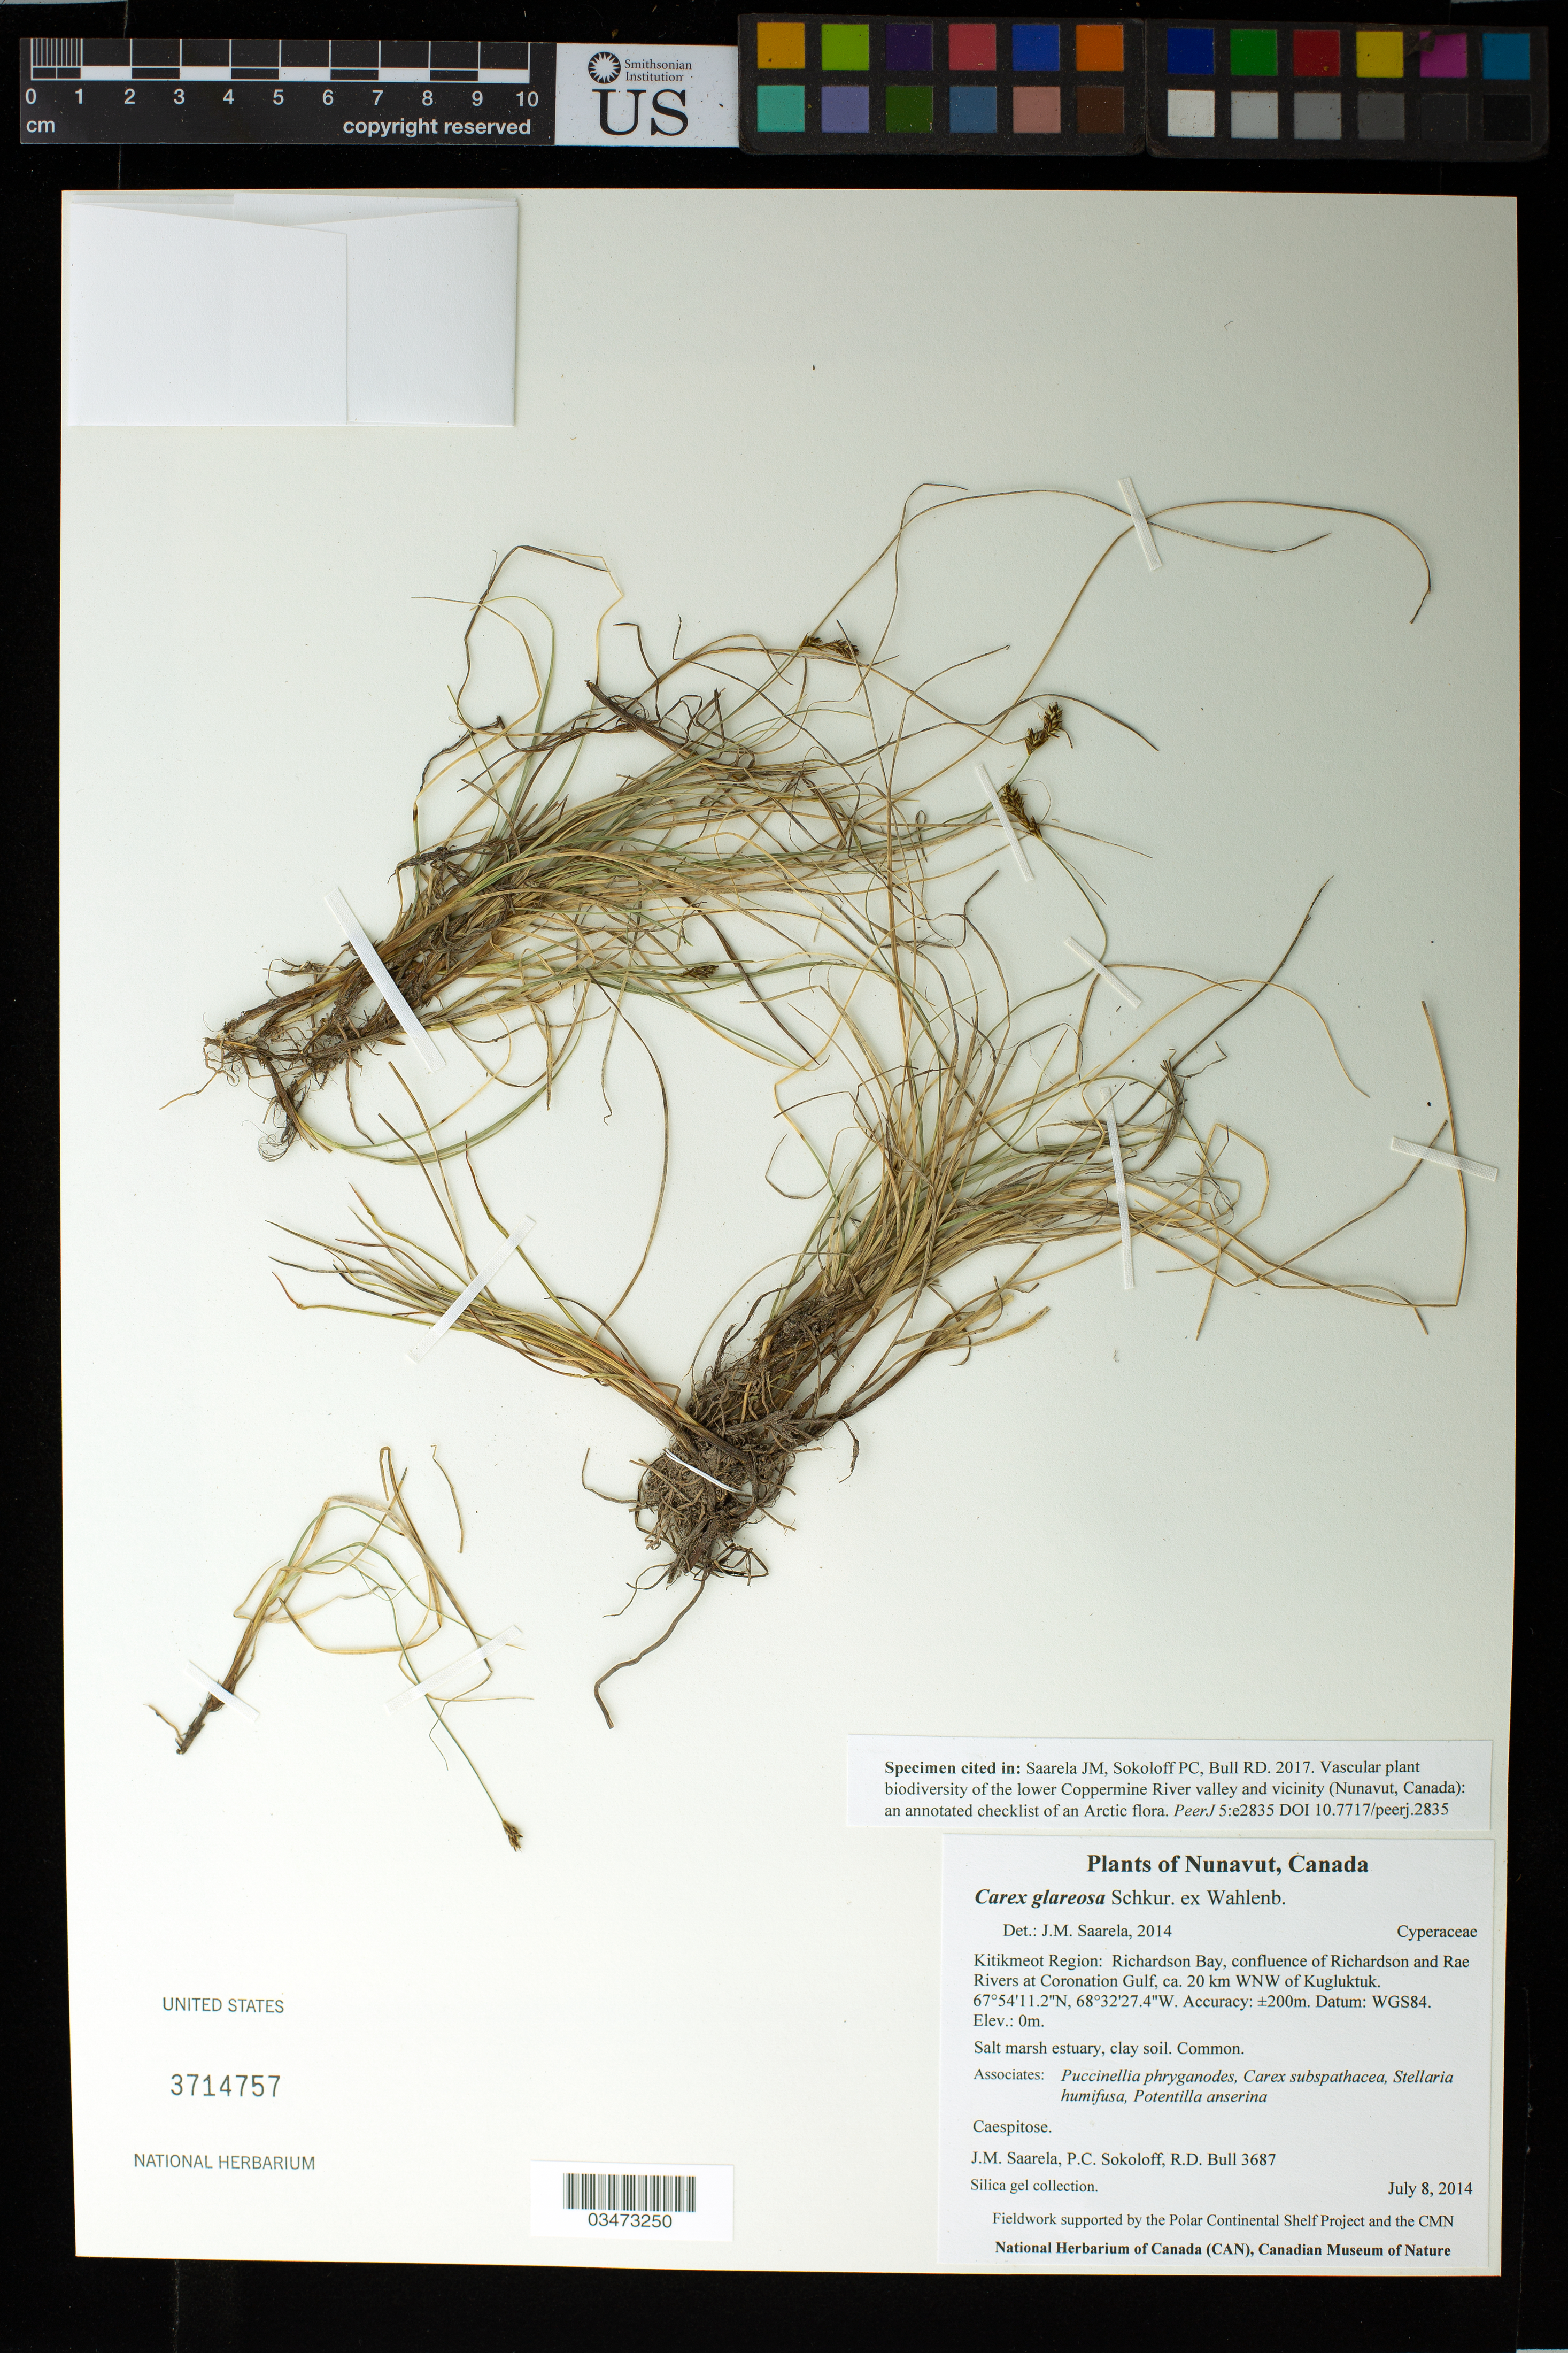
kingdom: Plantae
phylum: Tracheophyta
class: Liliopsida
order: Poales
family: Cyperaceae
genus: Carex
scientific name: Carex glareosa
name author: Schkuhr ex Wahlenb.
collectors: J. Saarela, P. Sokoloff & R. Bull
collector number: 3687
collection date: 2014-07-08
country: Canada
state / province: Nunavut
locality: Kitikmeot Region: Richardson Bay, confluence of Richardson and Rae Rivers at Coronation Gulf, ca. 20 km WNW of Kugluktuk.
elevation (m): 0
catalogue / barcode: US 3714757